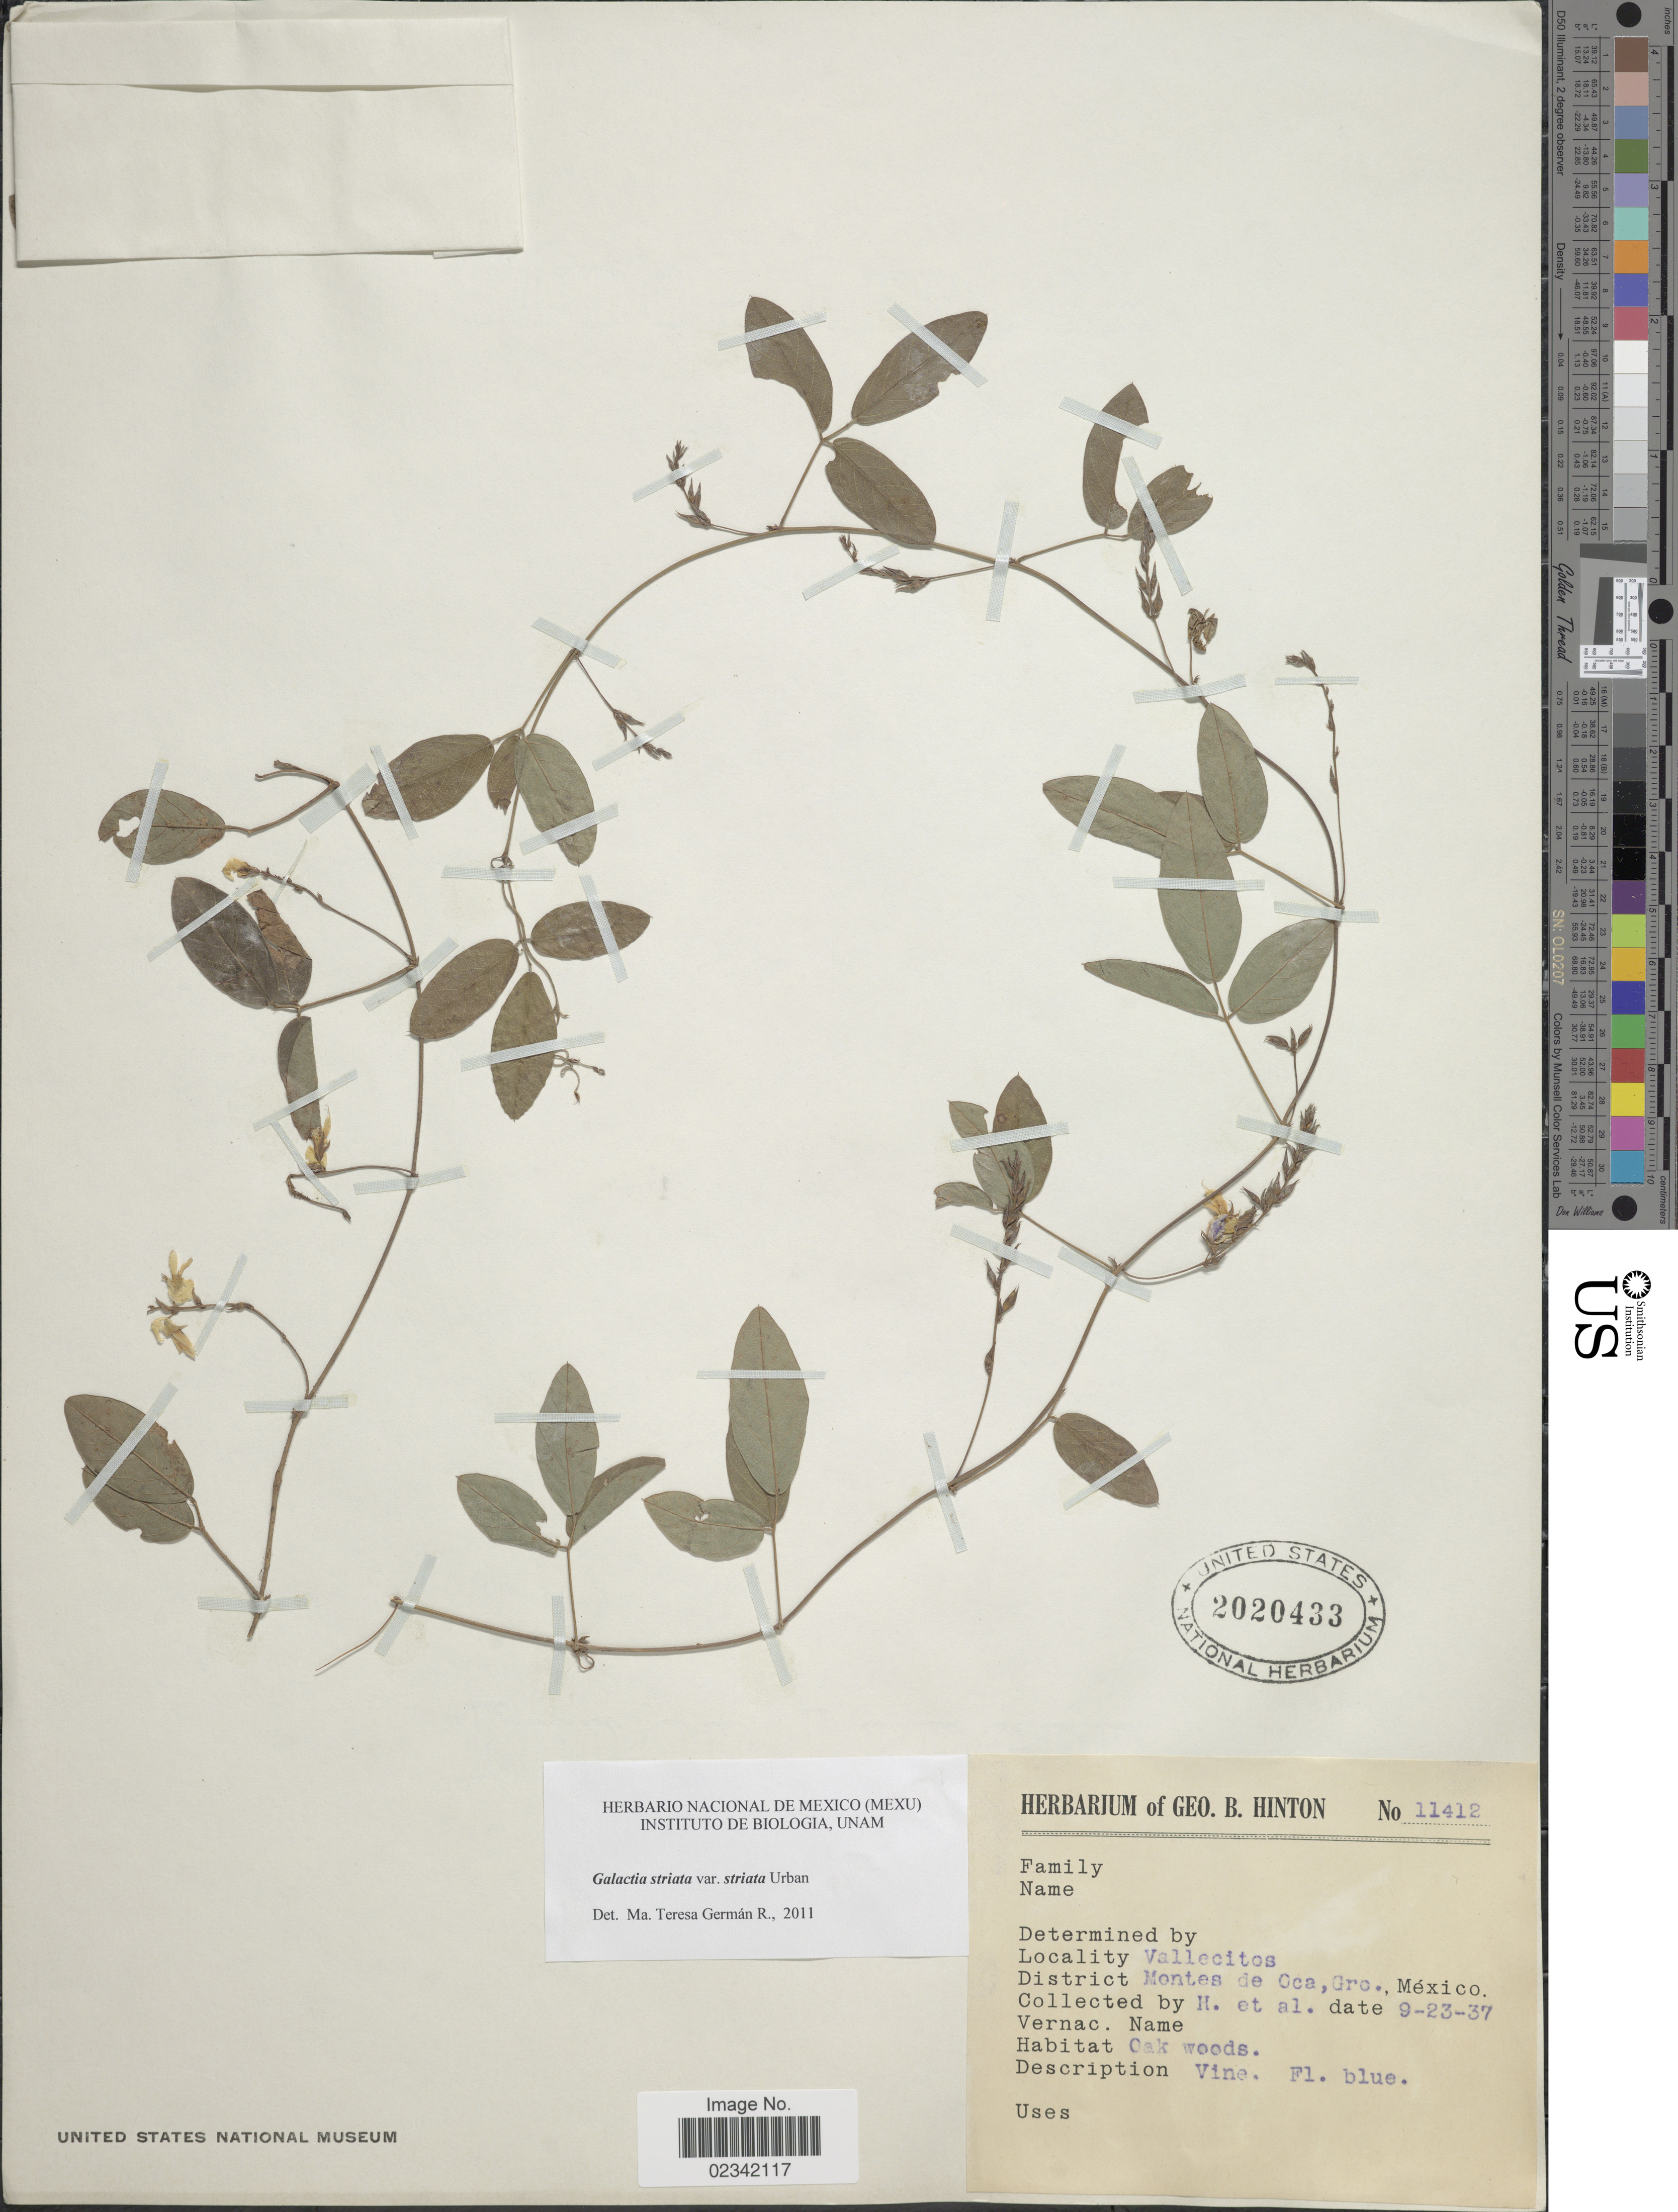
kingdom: Plantae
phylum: Tracheophyta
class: Magnoliopsida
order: Fabales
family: Fabaceae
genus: Galactia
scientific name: Galactia striata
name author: (Jacq.) Urb.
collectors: G. B. Hinton & et al.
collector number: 11412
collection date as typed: Transcribed d/m/y: 23/9/37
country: Mexico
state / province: Guerrero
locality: Vallecitos, District Montes de Oca,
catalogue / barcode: US 2020433